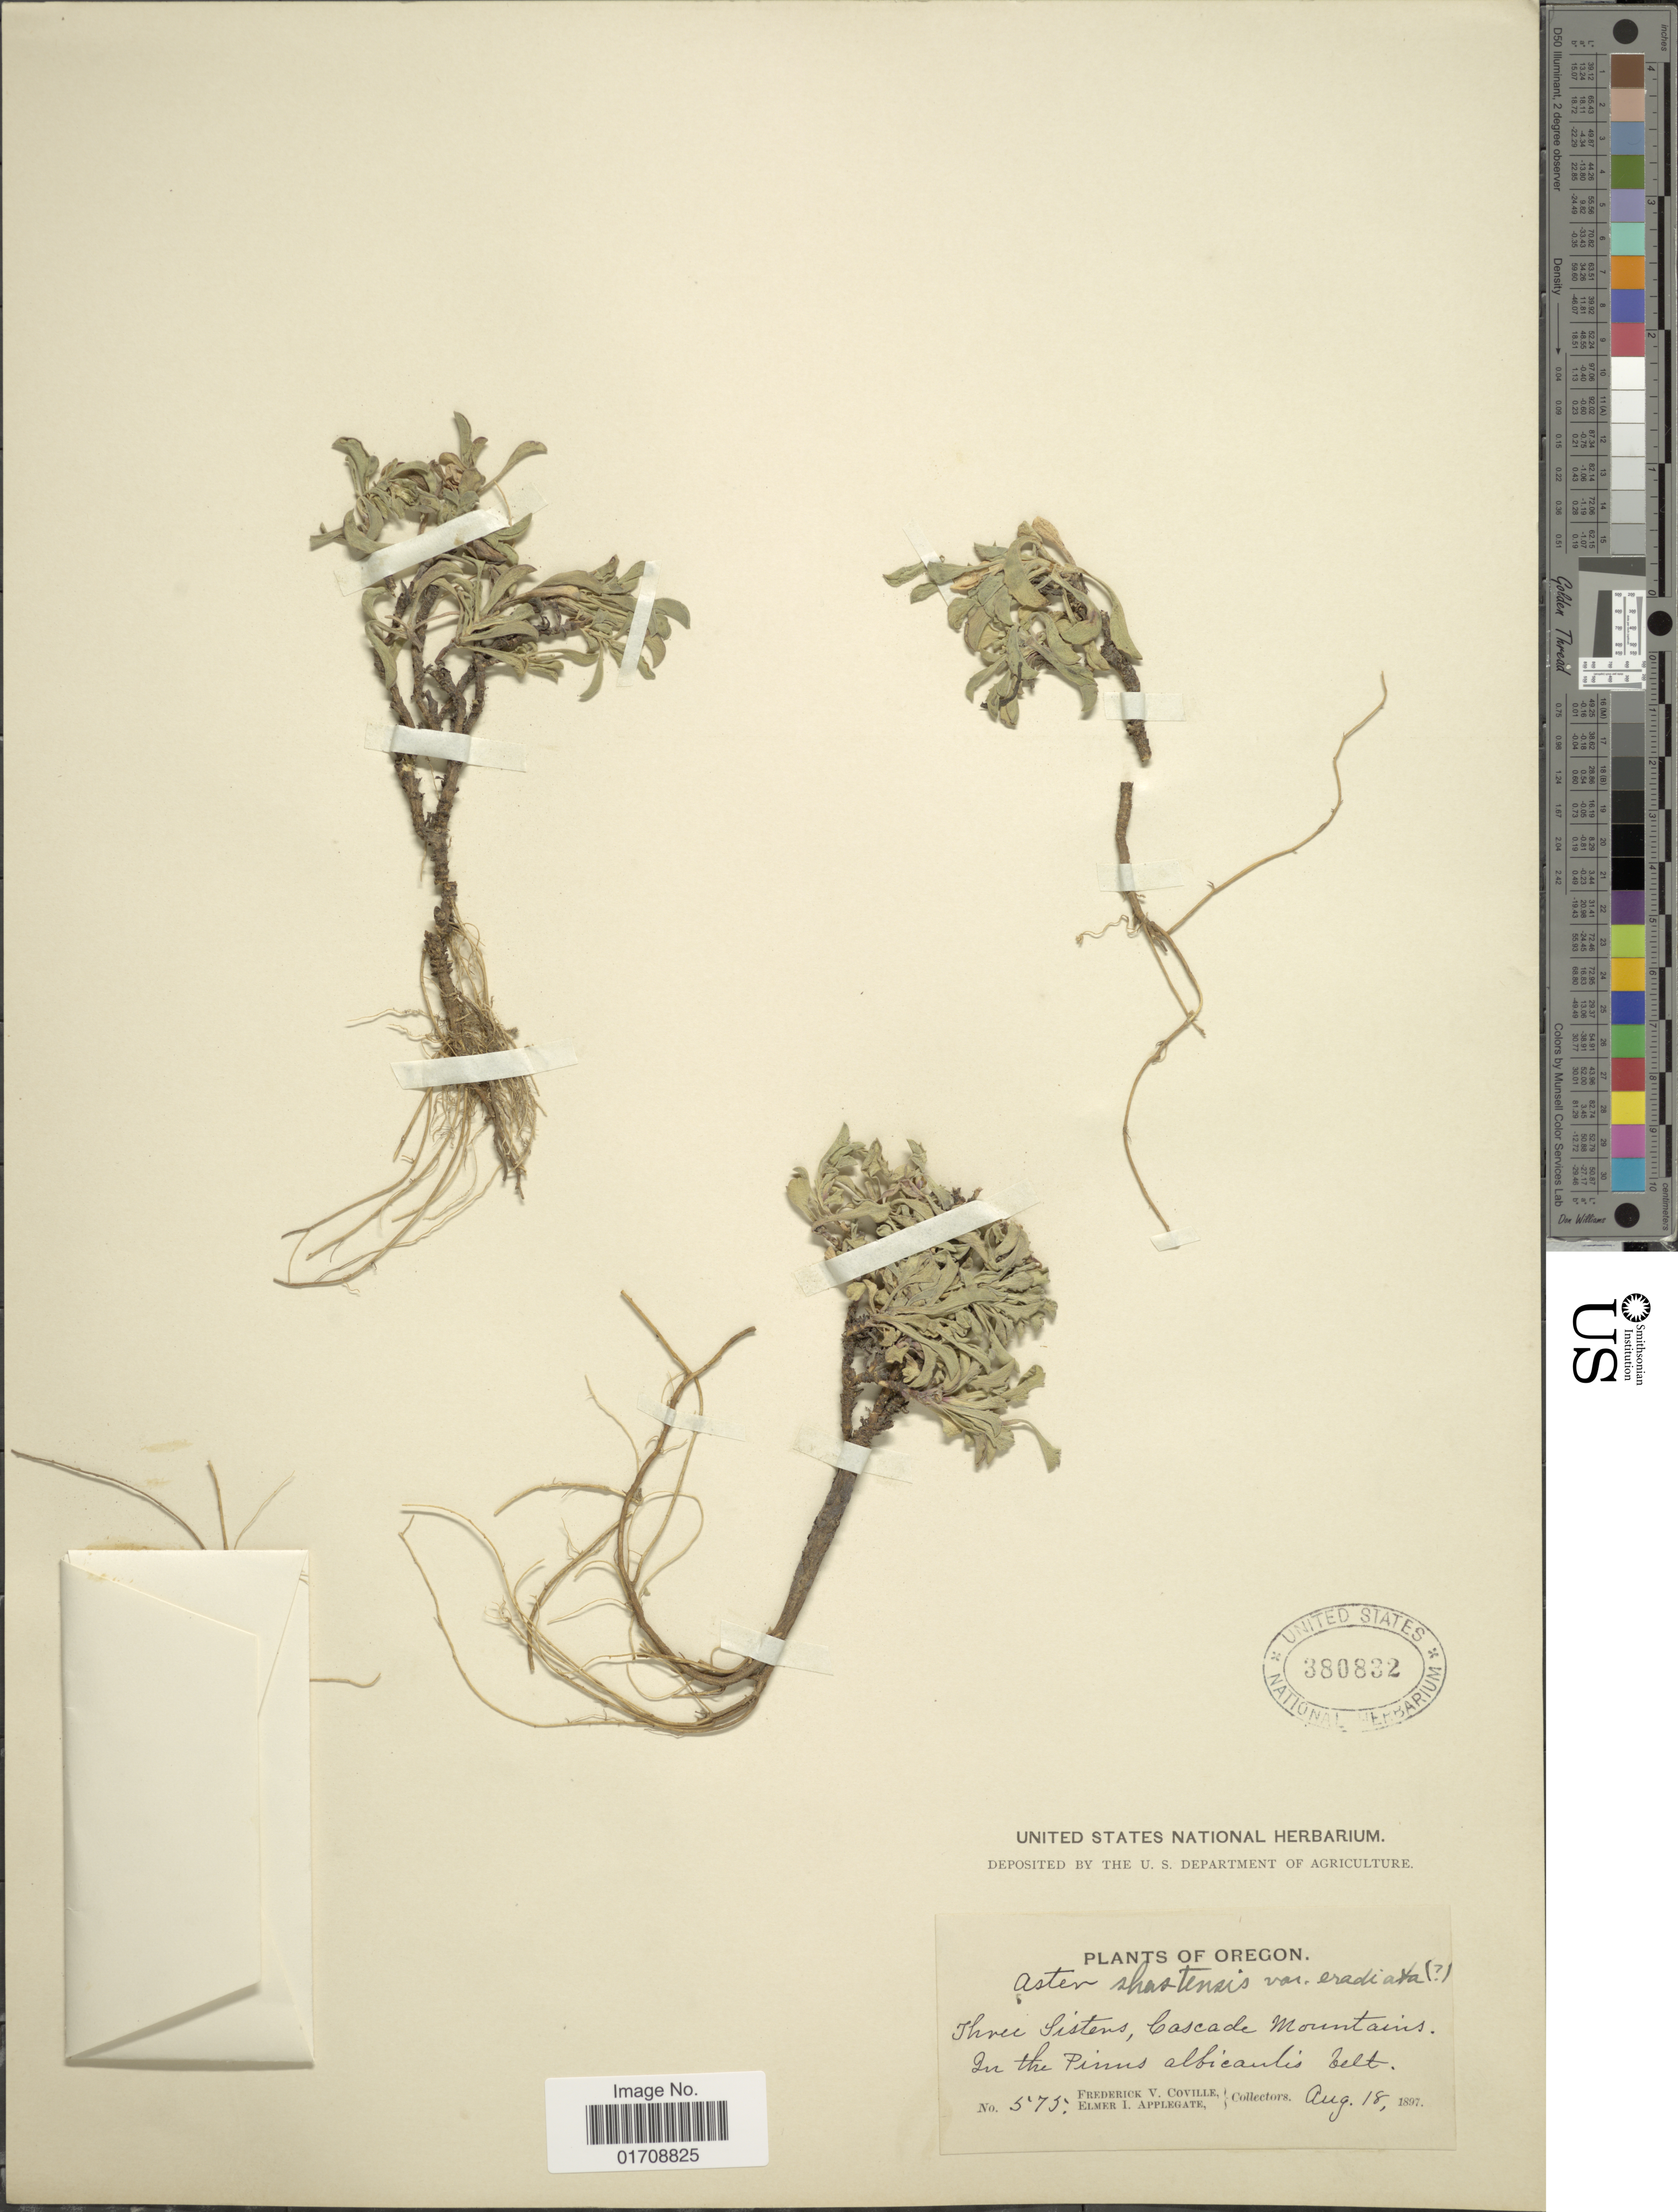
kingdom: Plantae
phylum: Tracheophyta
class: Magnoliopsida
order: Asterales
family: Asteraceae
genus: Machaeranthera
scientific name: Machaeranthera eradiata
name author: (A. Gray) Howell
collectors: F. V. Coville & E. I. Applegate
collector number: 575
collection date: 1897-08-18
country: United States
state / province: Oregon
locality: Three SIsters, Cascade Mountains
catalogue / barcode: US 380832